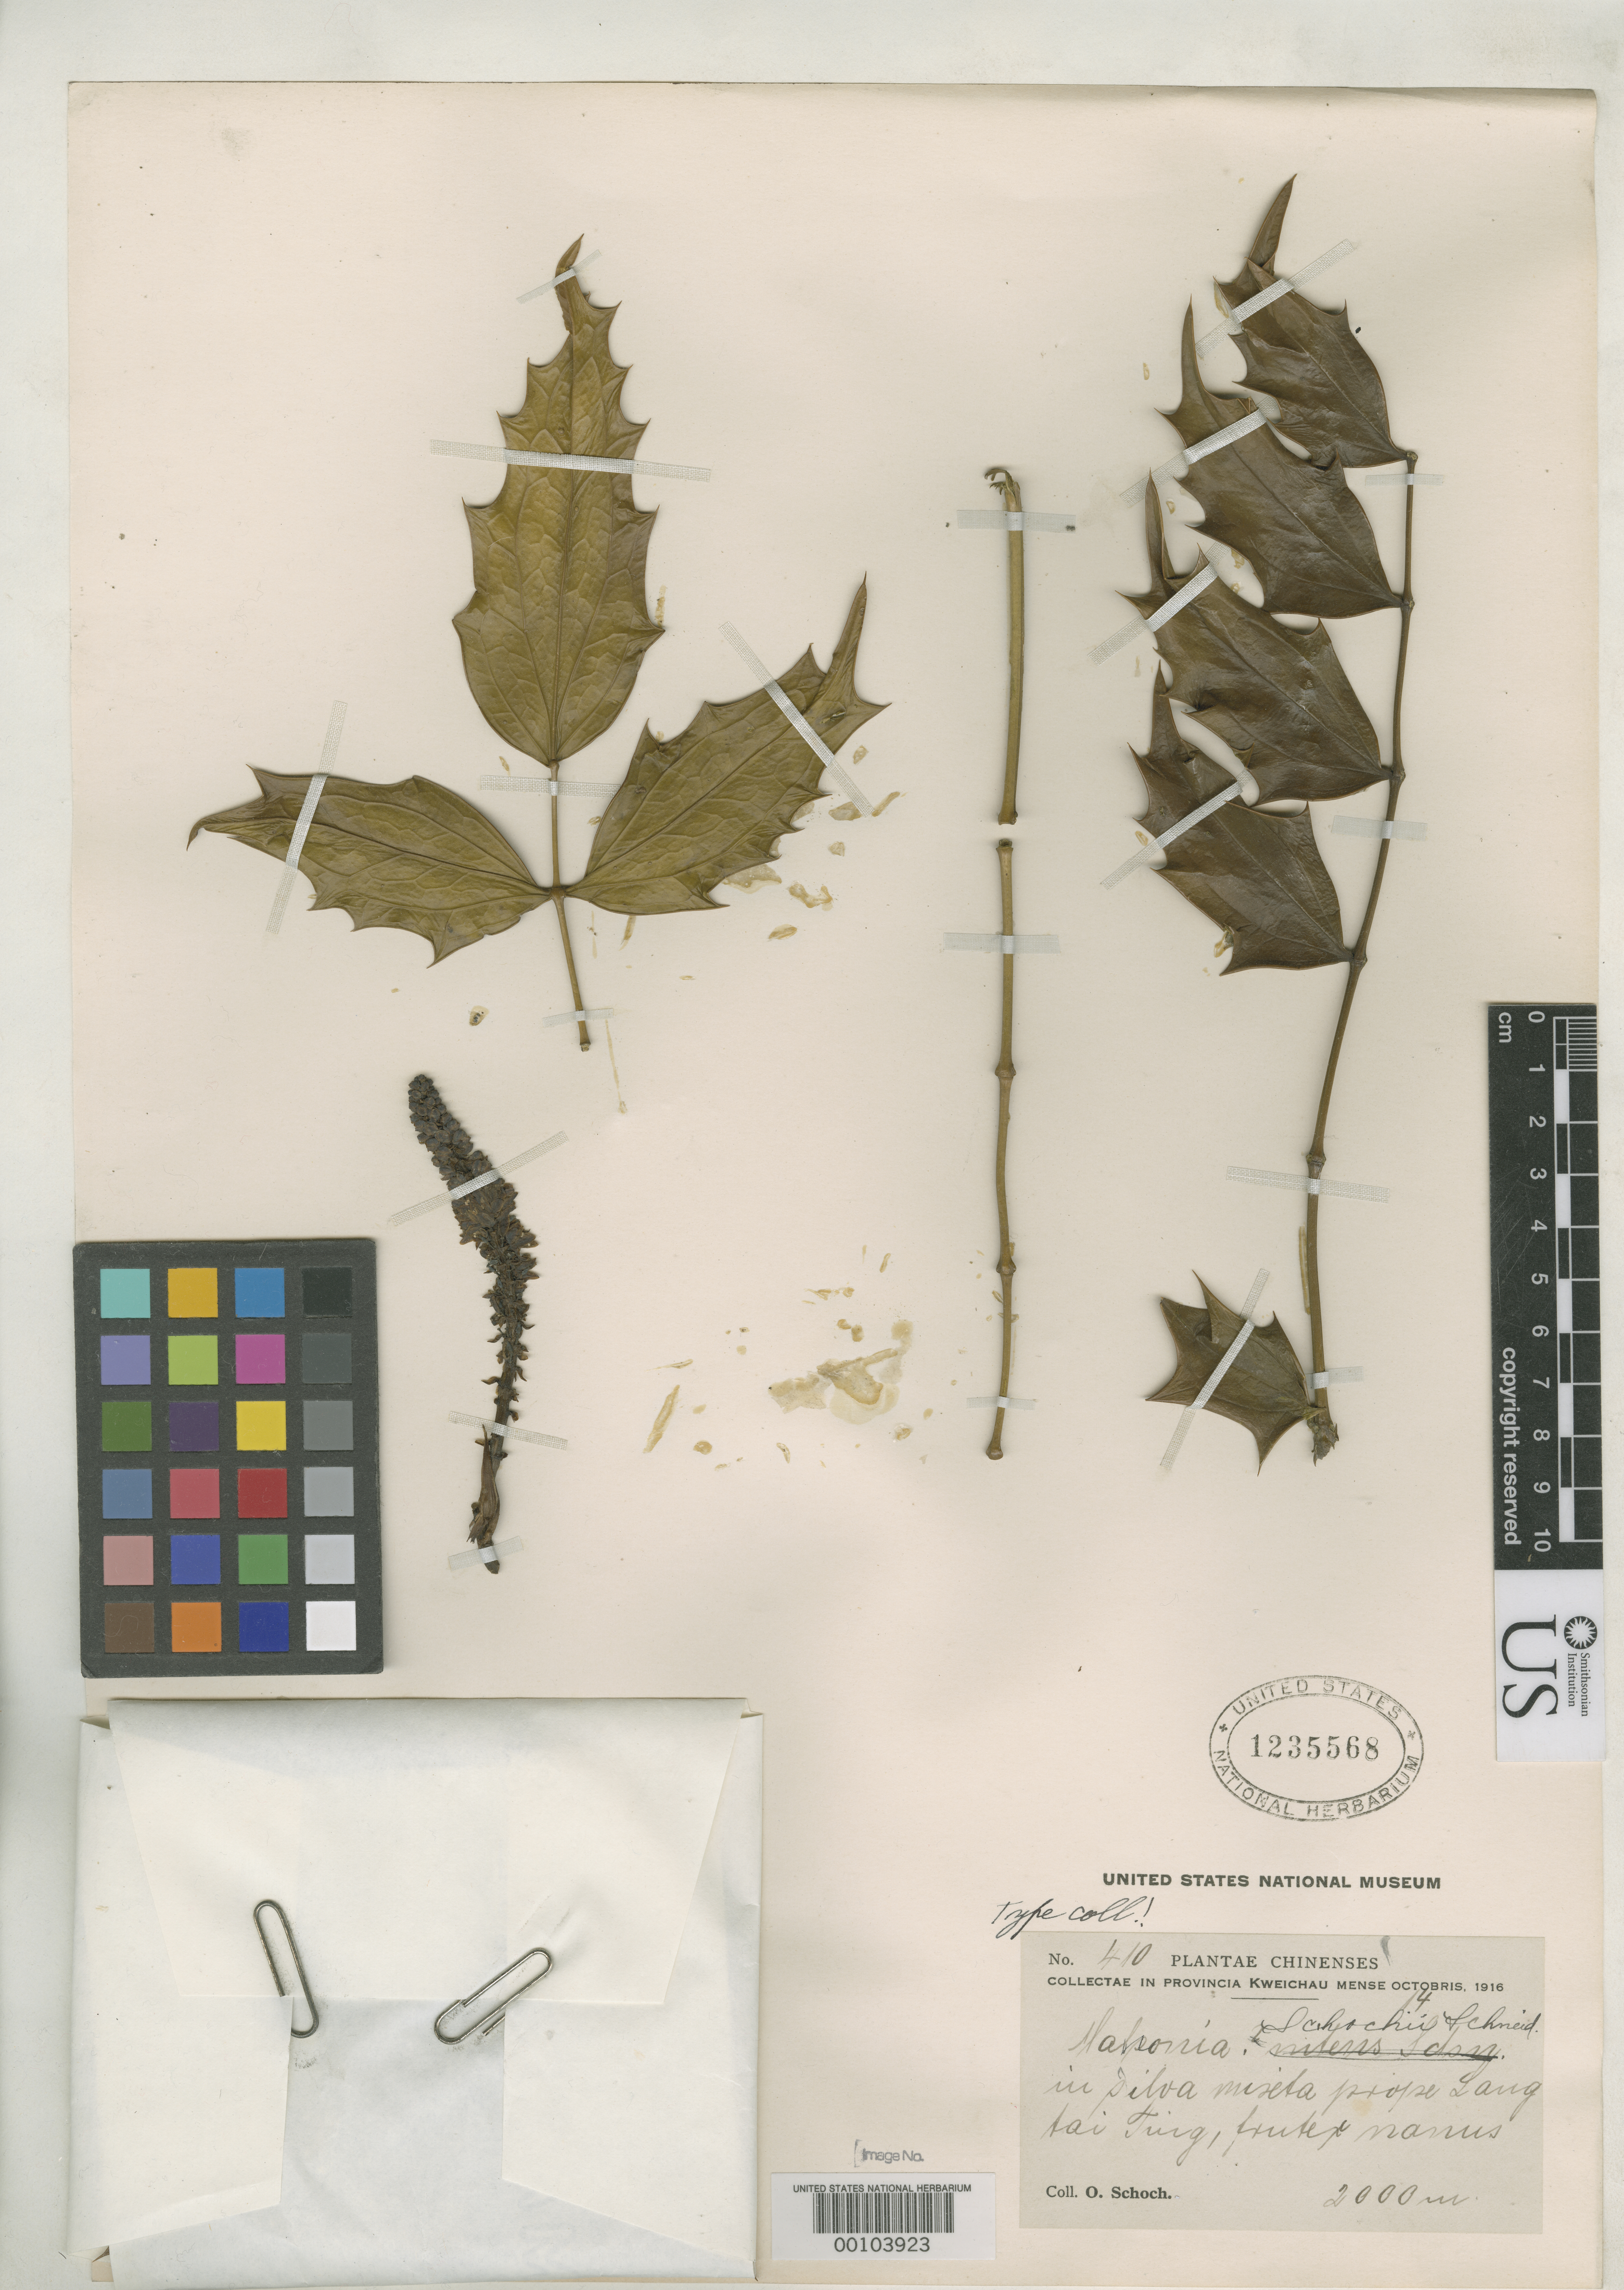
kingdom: Plantae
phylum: Tracheophyta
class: Magnoliopsida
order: Ranunculales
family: Berberidaceae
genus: Mahonia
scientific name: Mahonia schochii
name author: C.K. Schneid. in Hand.-Mazz.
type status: Isotype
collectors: O. Schoch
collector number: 410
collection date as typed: Oct 1916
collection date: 1916-10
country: China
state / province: Guizhou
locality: Prope Lang.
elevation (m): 2000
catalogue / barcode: US 1235568